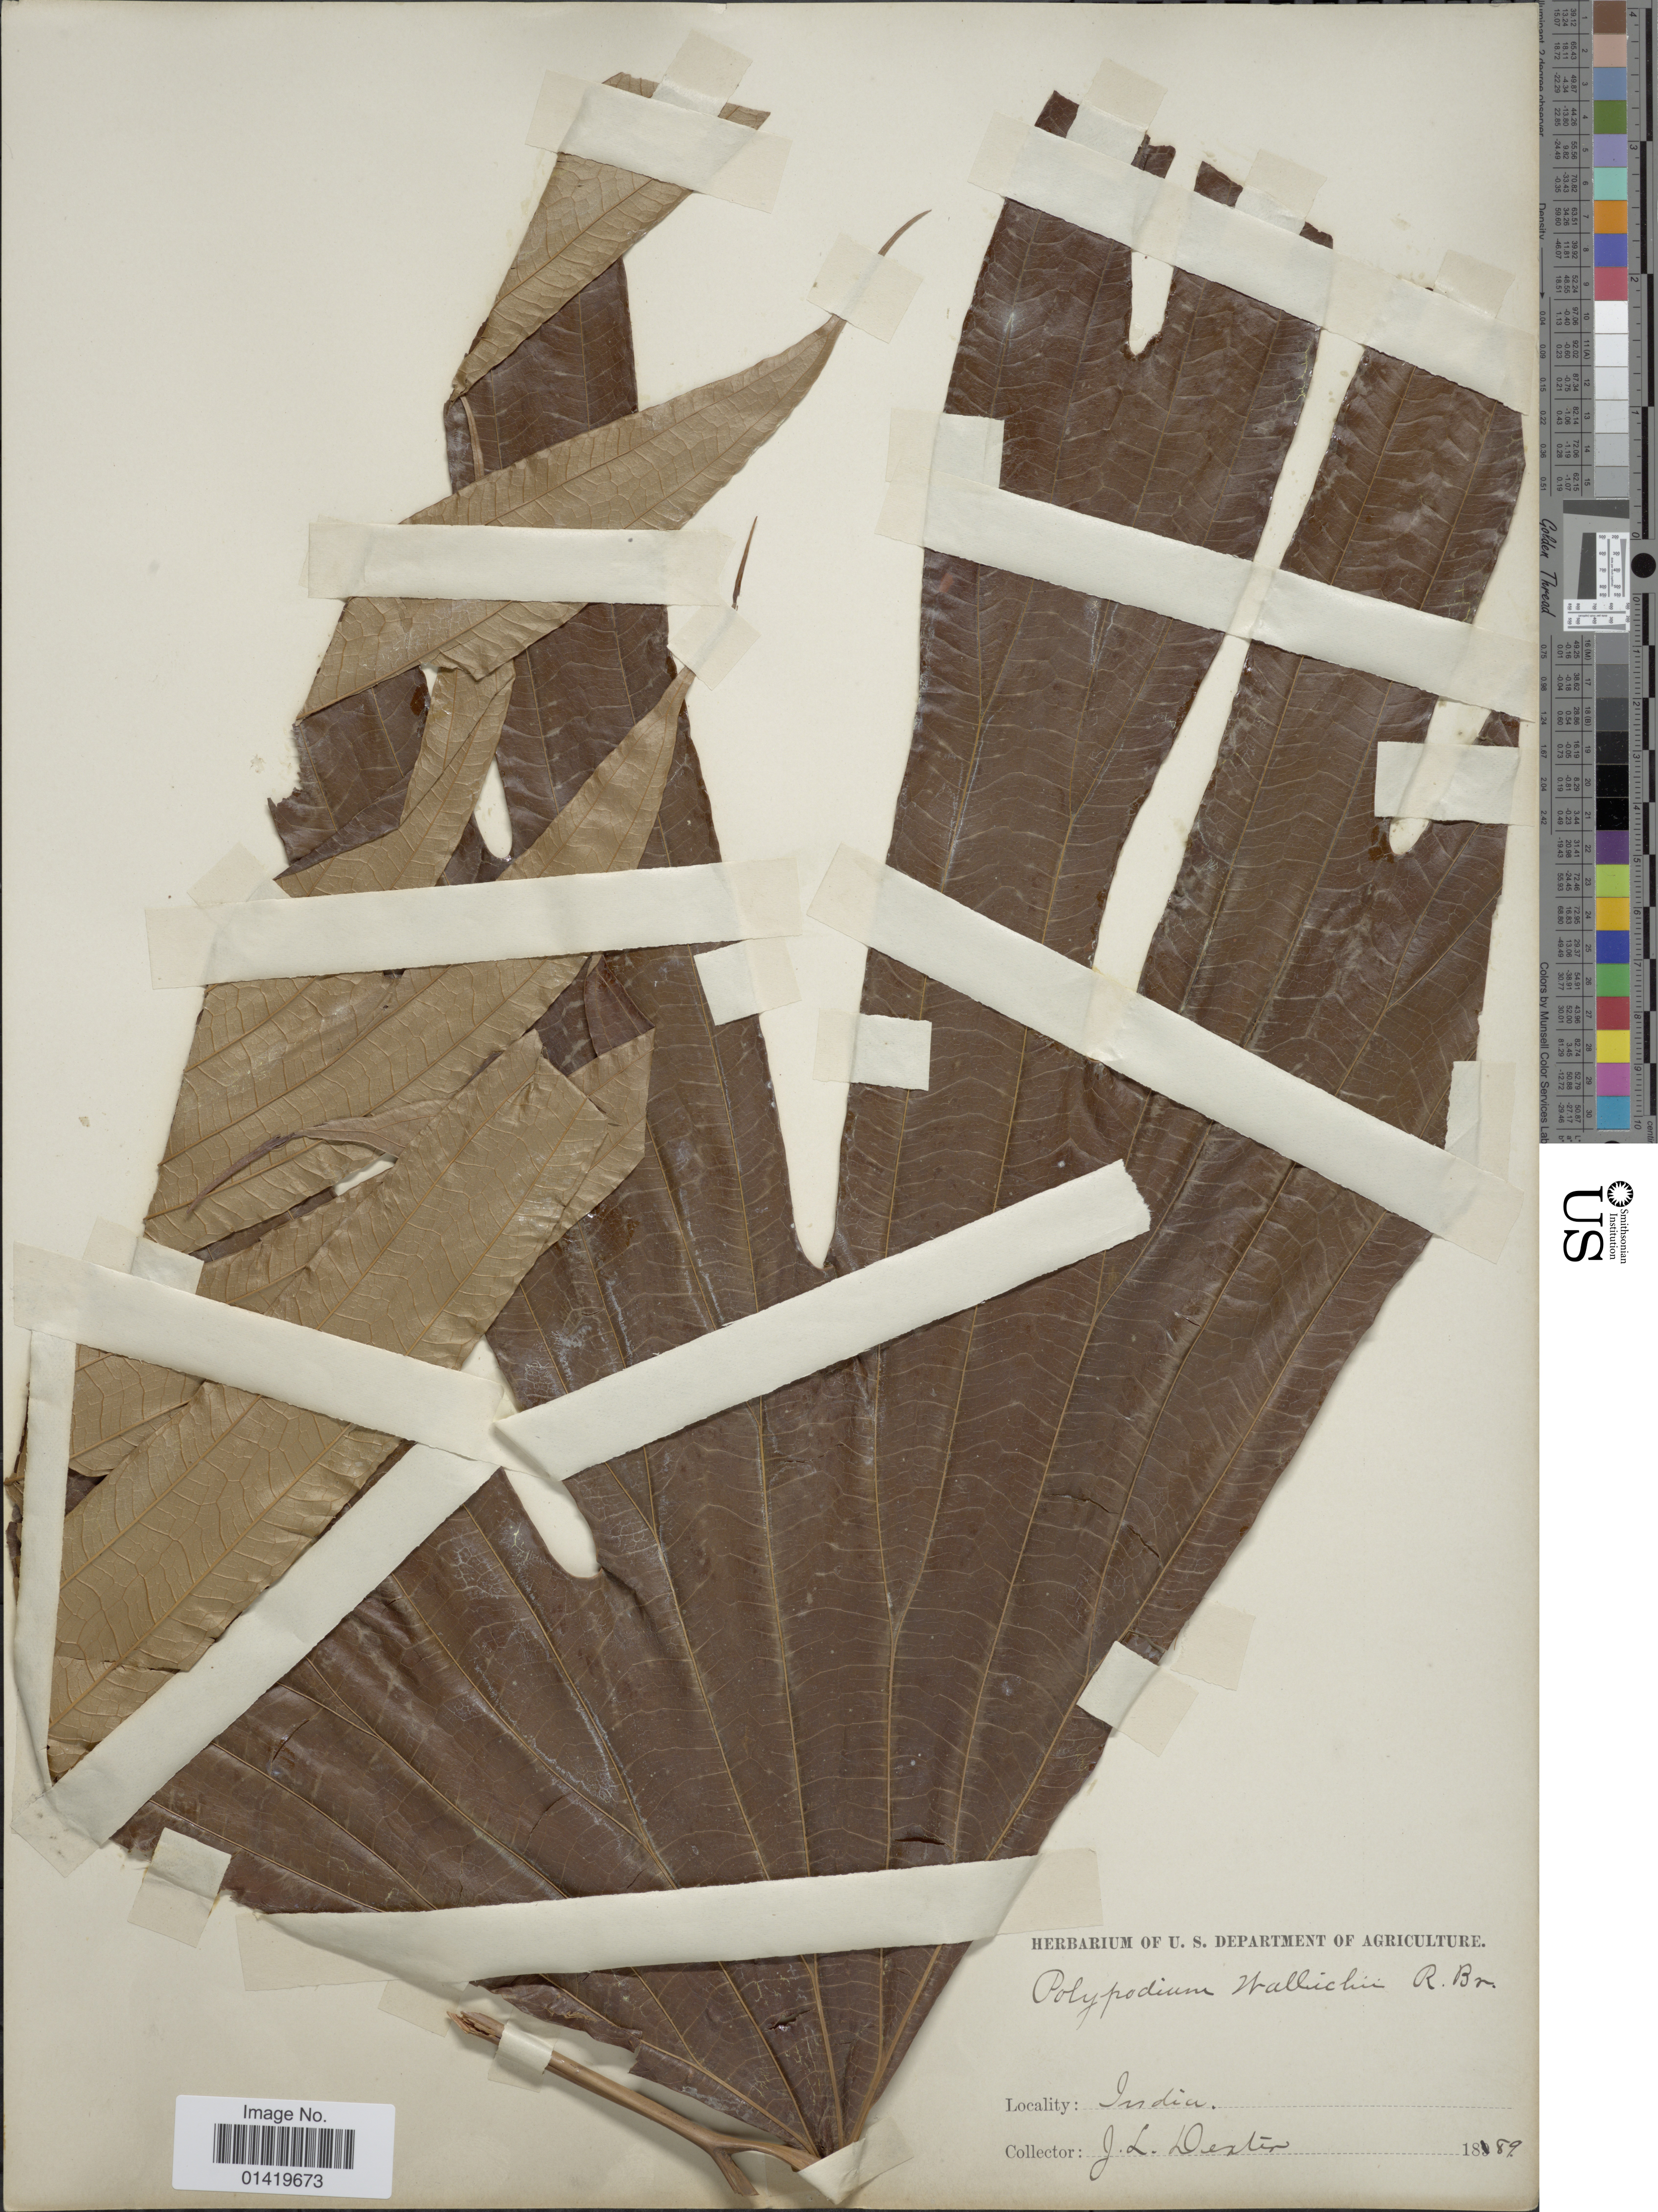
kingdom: Plantae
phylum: Tracheophyta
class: Polypodiopsida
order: Gleicheniales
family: Dipteridaceae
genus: Dipteris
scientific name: Dipteris wallichii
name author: (R. Br.) T. Moore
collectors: J. Dexter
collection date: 1889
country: India